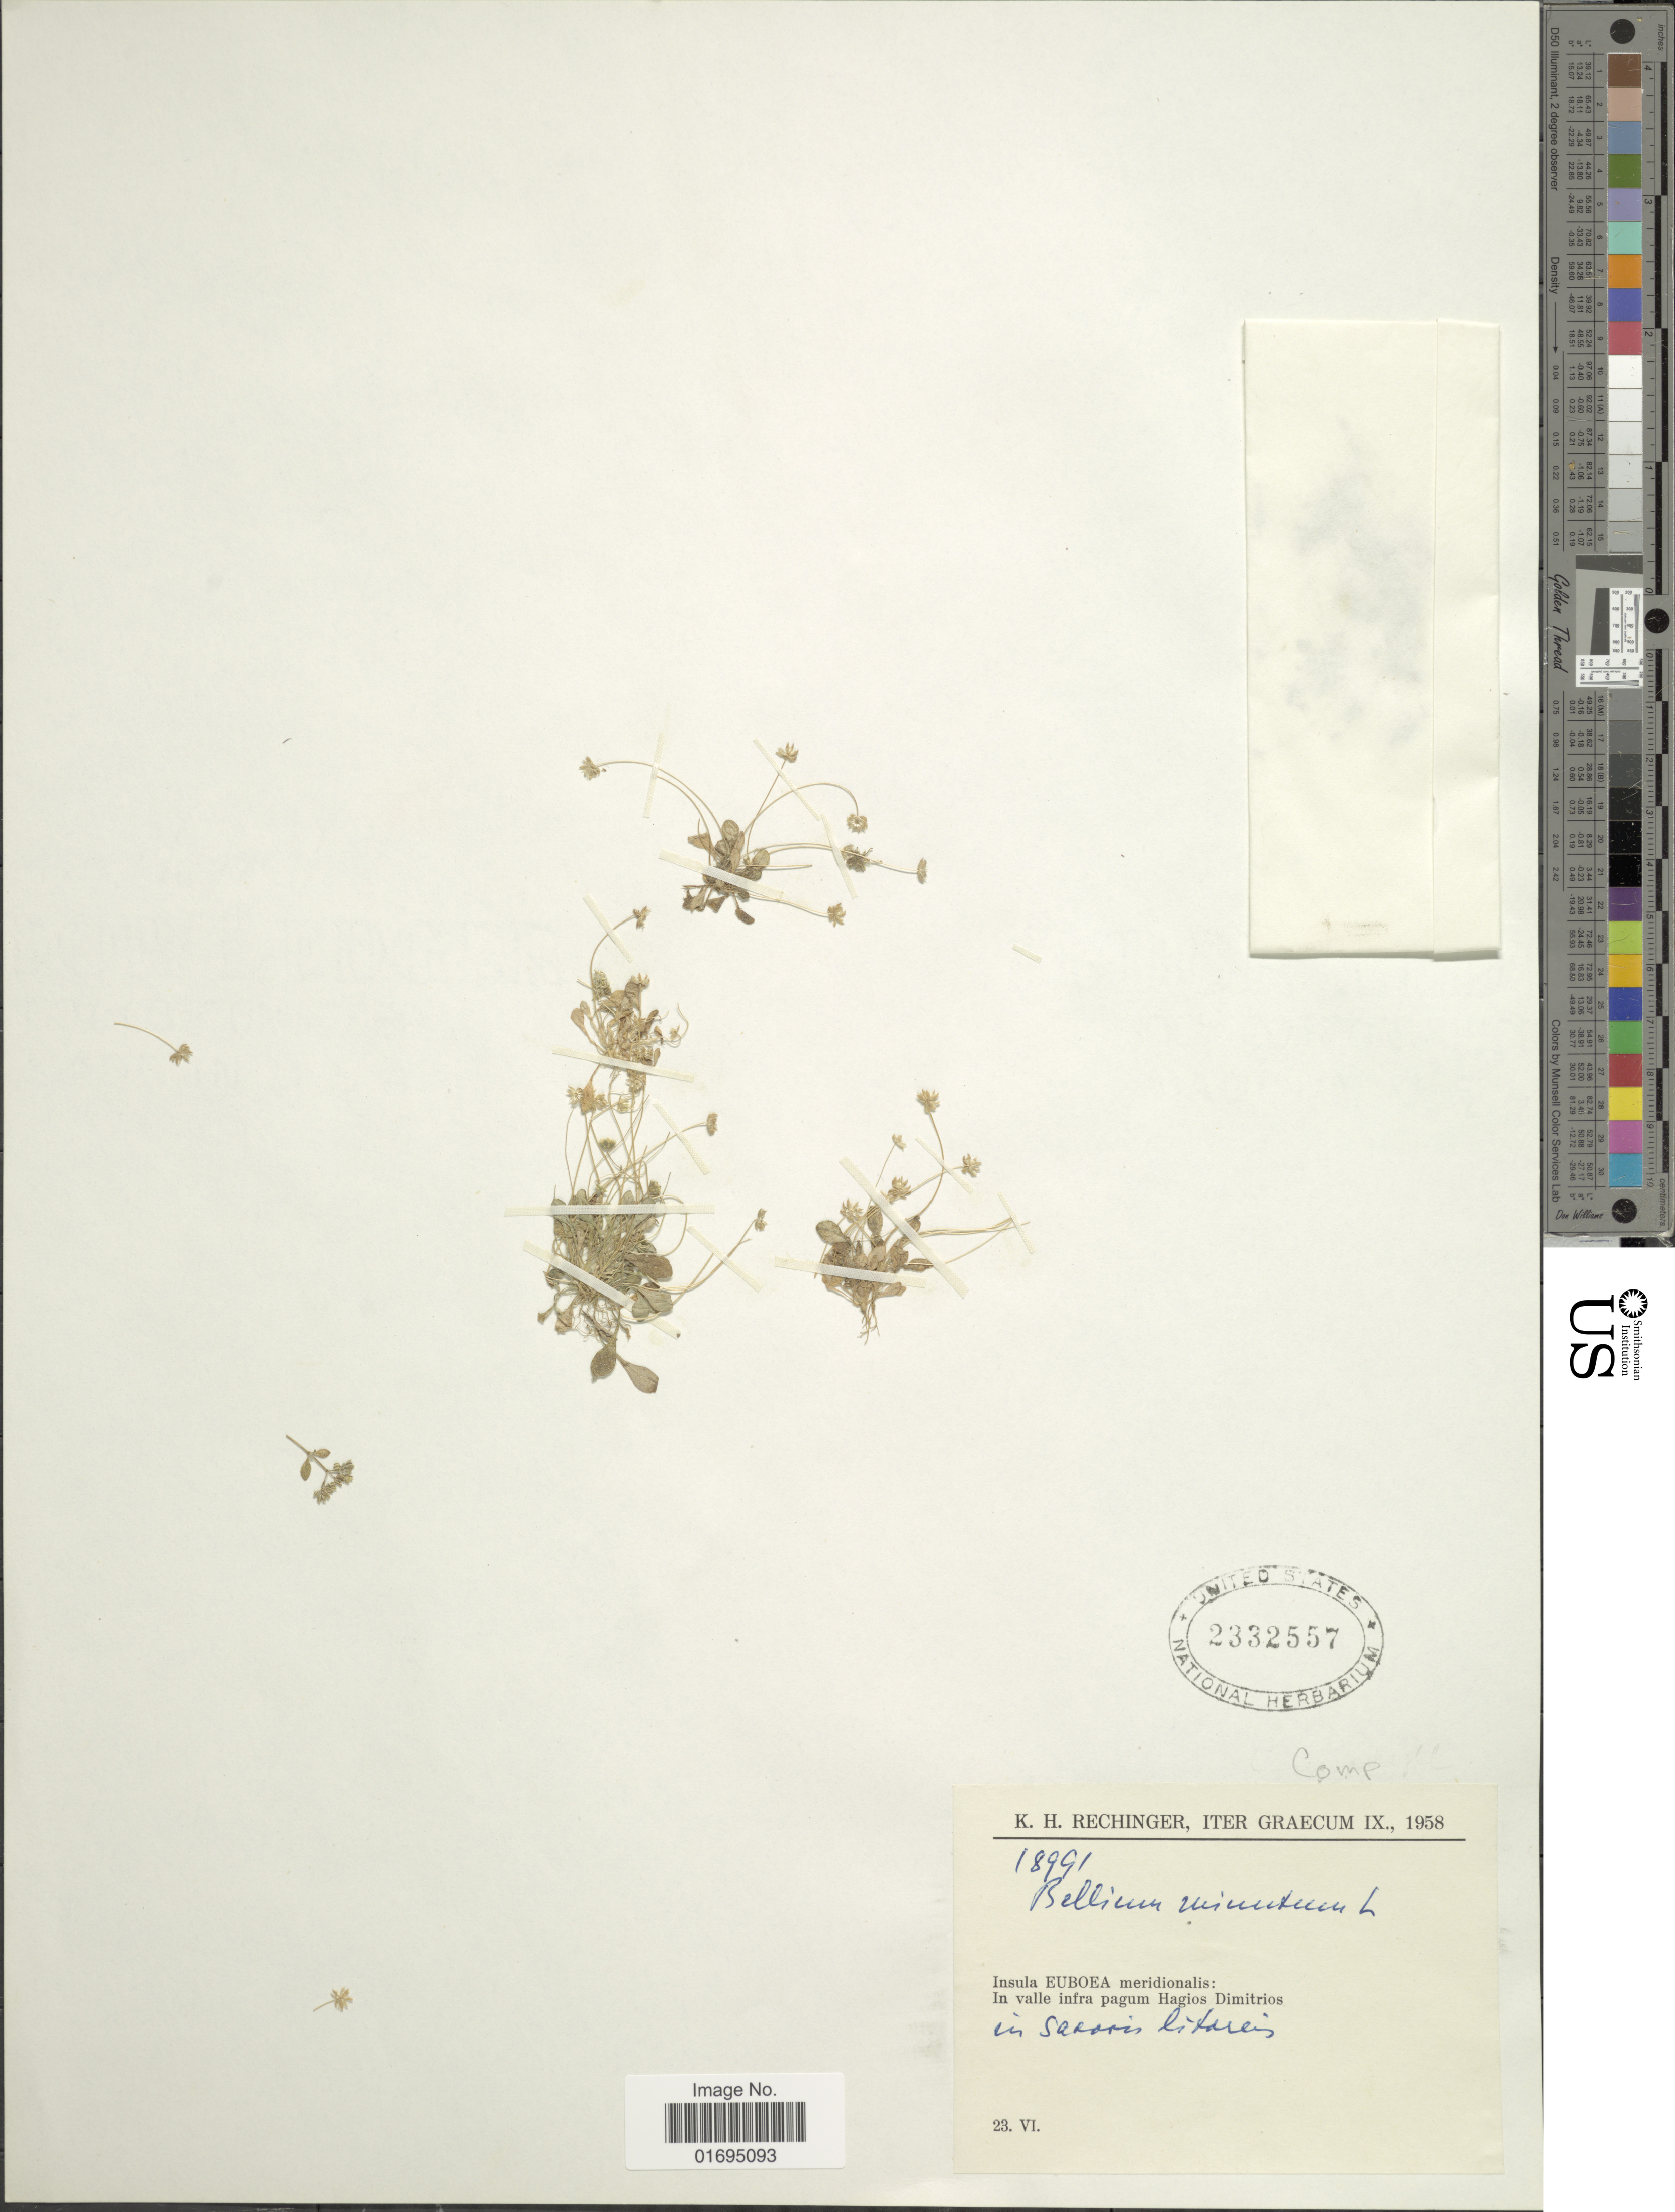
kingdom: Plantae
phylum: Tracheophyta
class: Magnoliopsida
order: Asterales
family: Asteraceae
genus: Bellium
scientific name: Bellium minutum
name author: (L.) L.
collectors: K. H. Rechinger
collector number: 18991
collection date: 1958-09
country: Greece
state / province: Central Greece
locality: Insula Euboea meridionalis: In valle infra pagum Hagios Dimitrios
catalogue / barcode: US 2332557